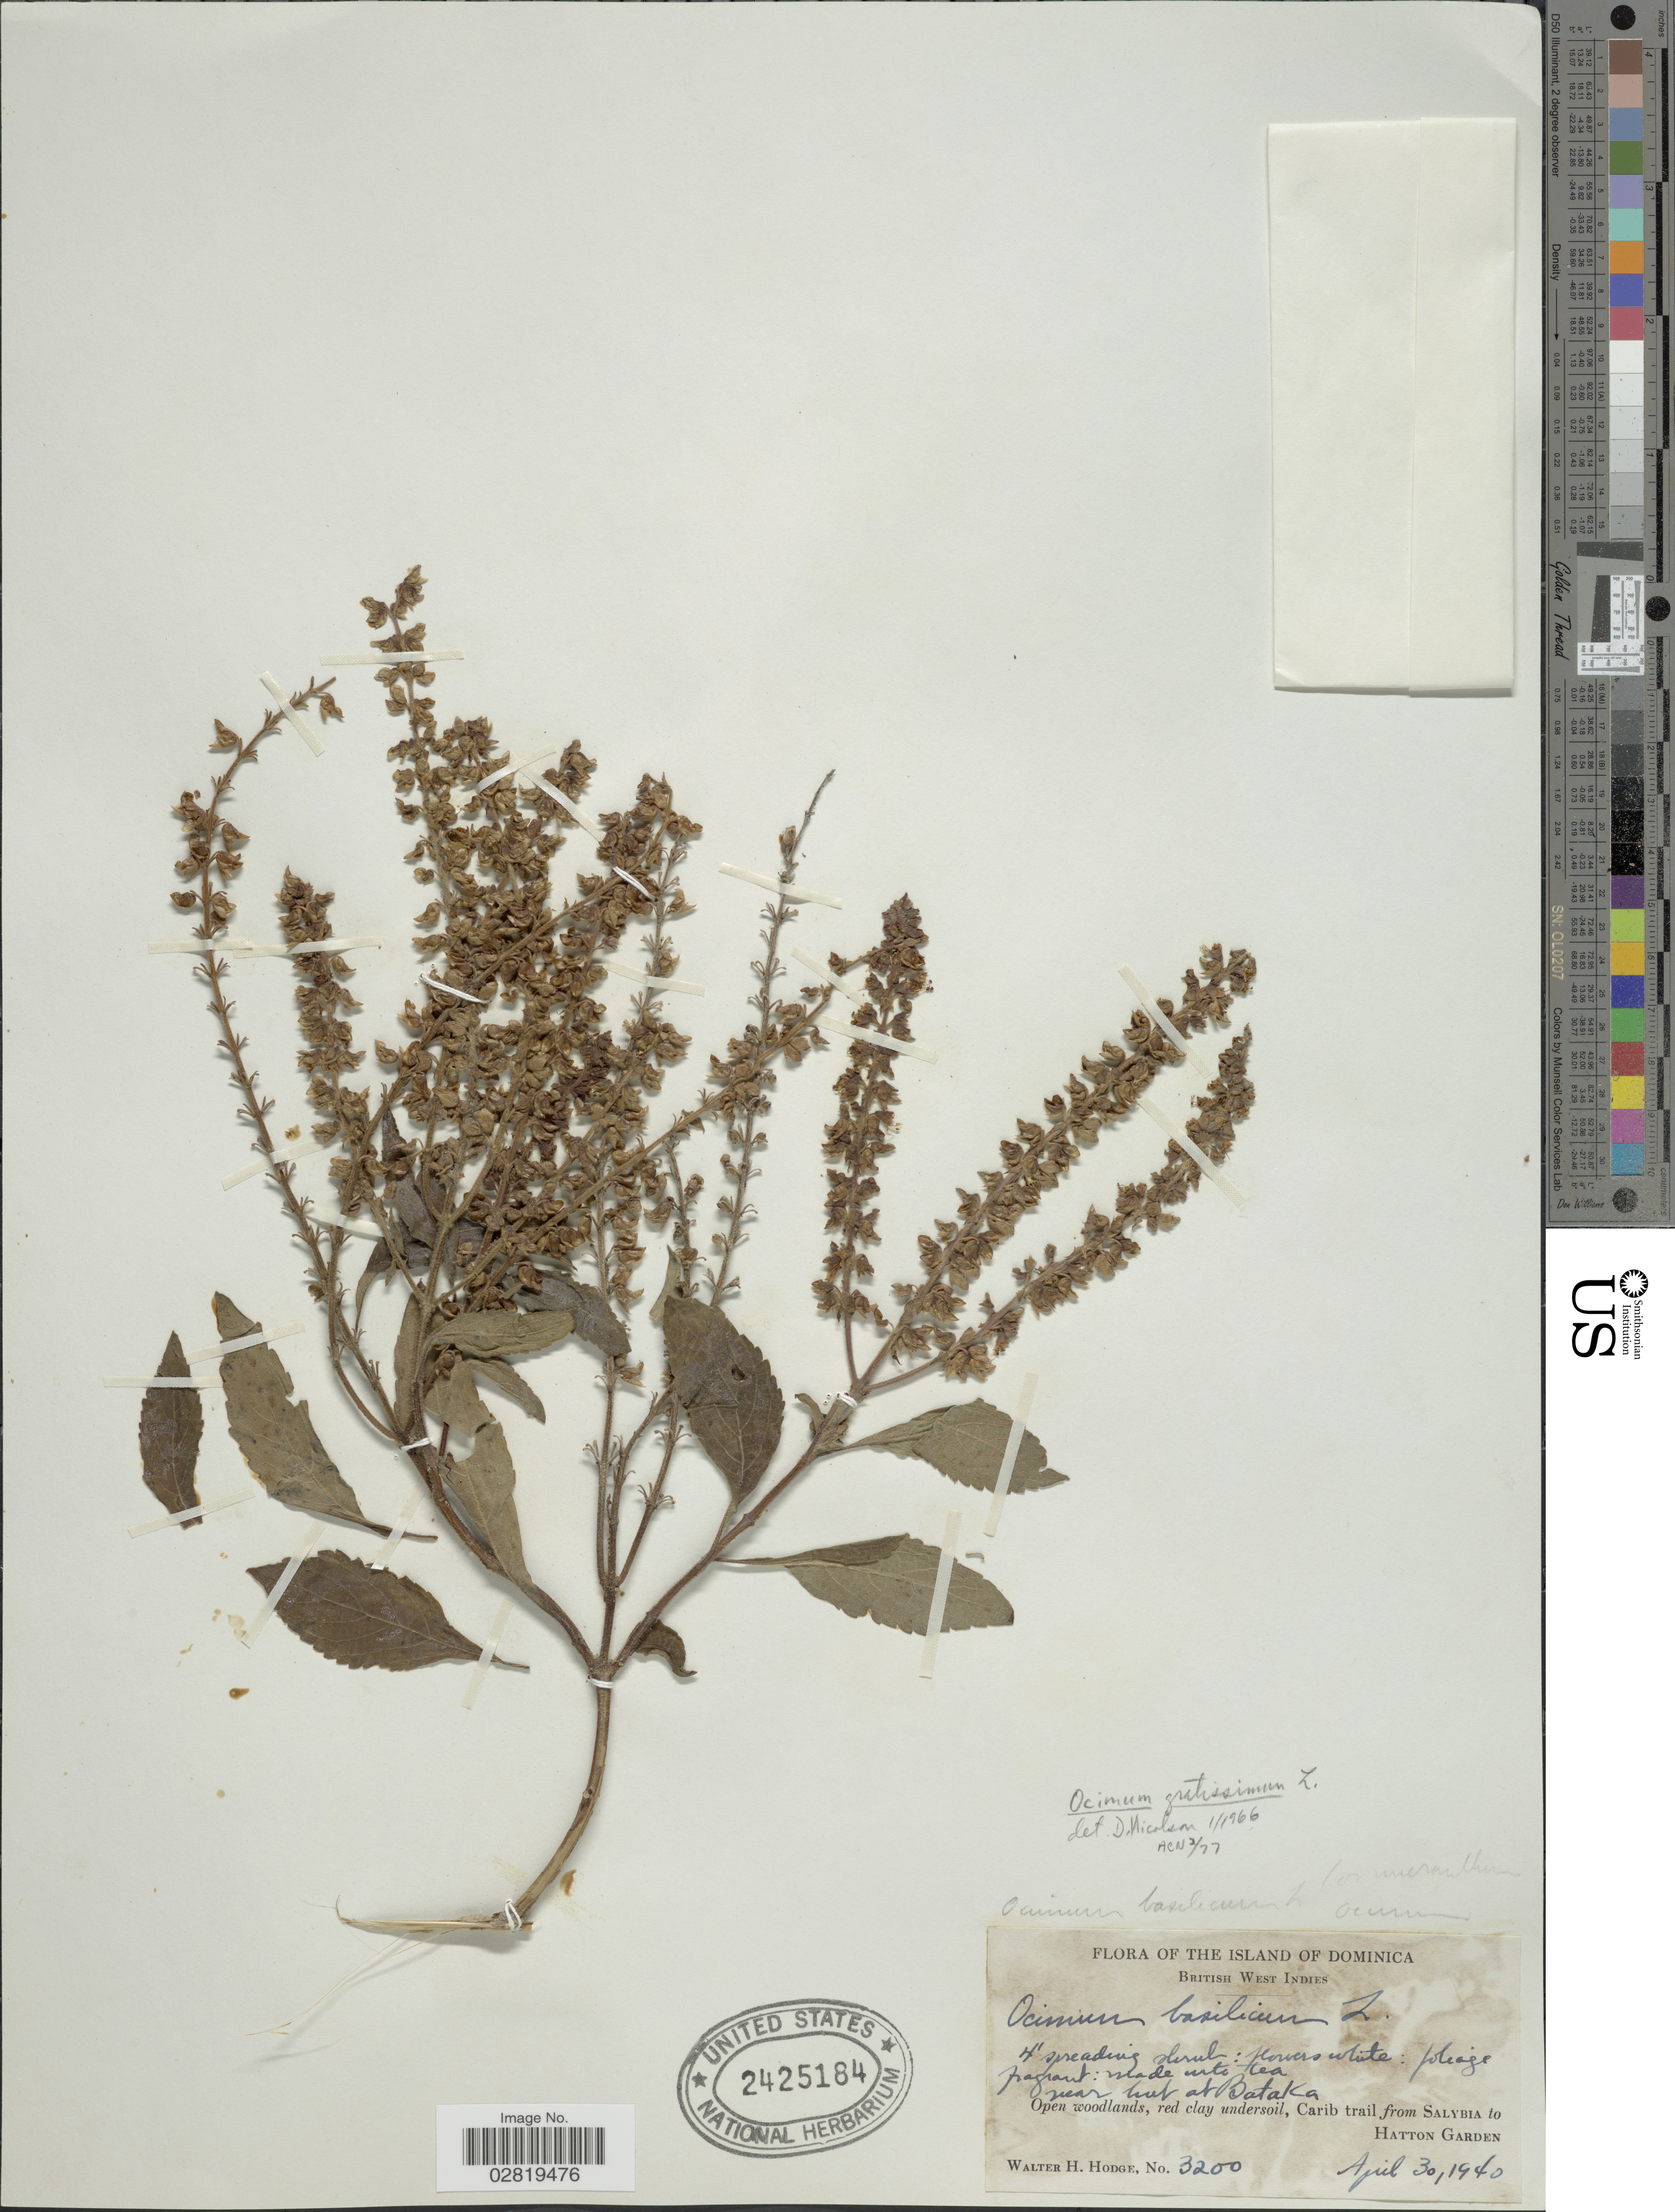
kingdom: Plantae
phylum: Tracheophyta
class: Magnoliopsida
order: Lamiales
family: Lamiaceae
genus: Ocimum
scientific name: Ocimum gratissimum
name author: L.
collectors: W. Hodge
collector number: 3200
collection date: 1940-04-30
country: Dominica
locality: The Island of Dominica, British West Indies, near hut at Bataka, Carib trail from Salybia to Hatton Garden.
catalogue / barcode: US 2425184